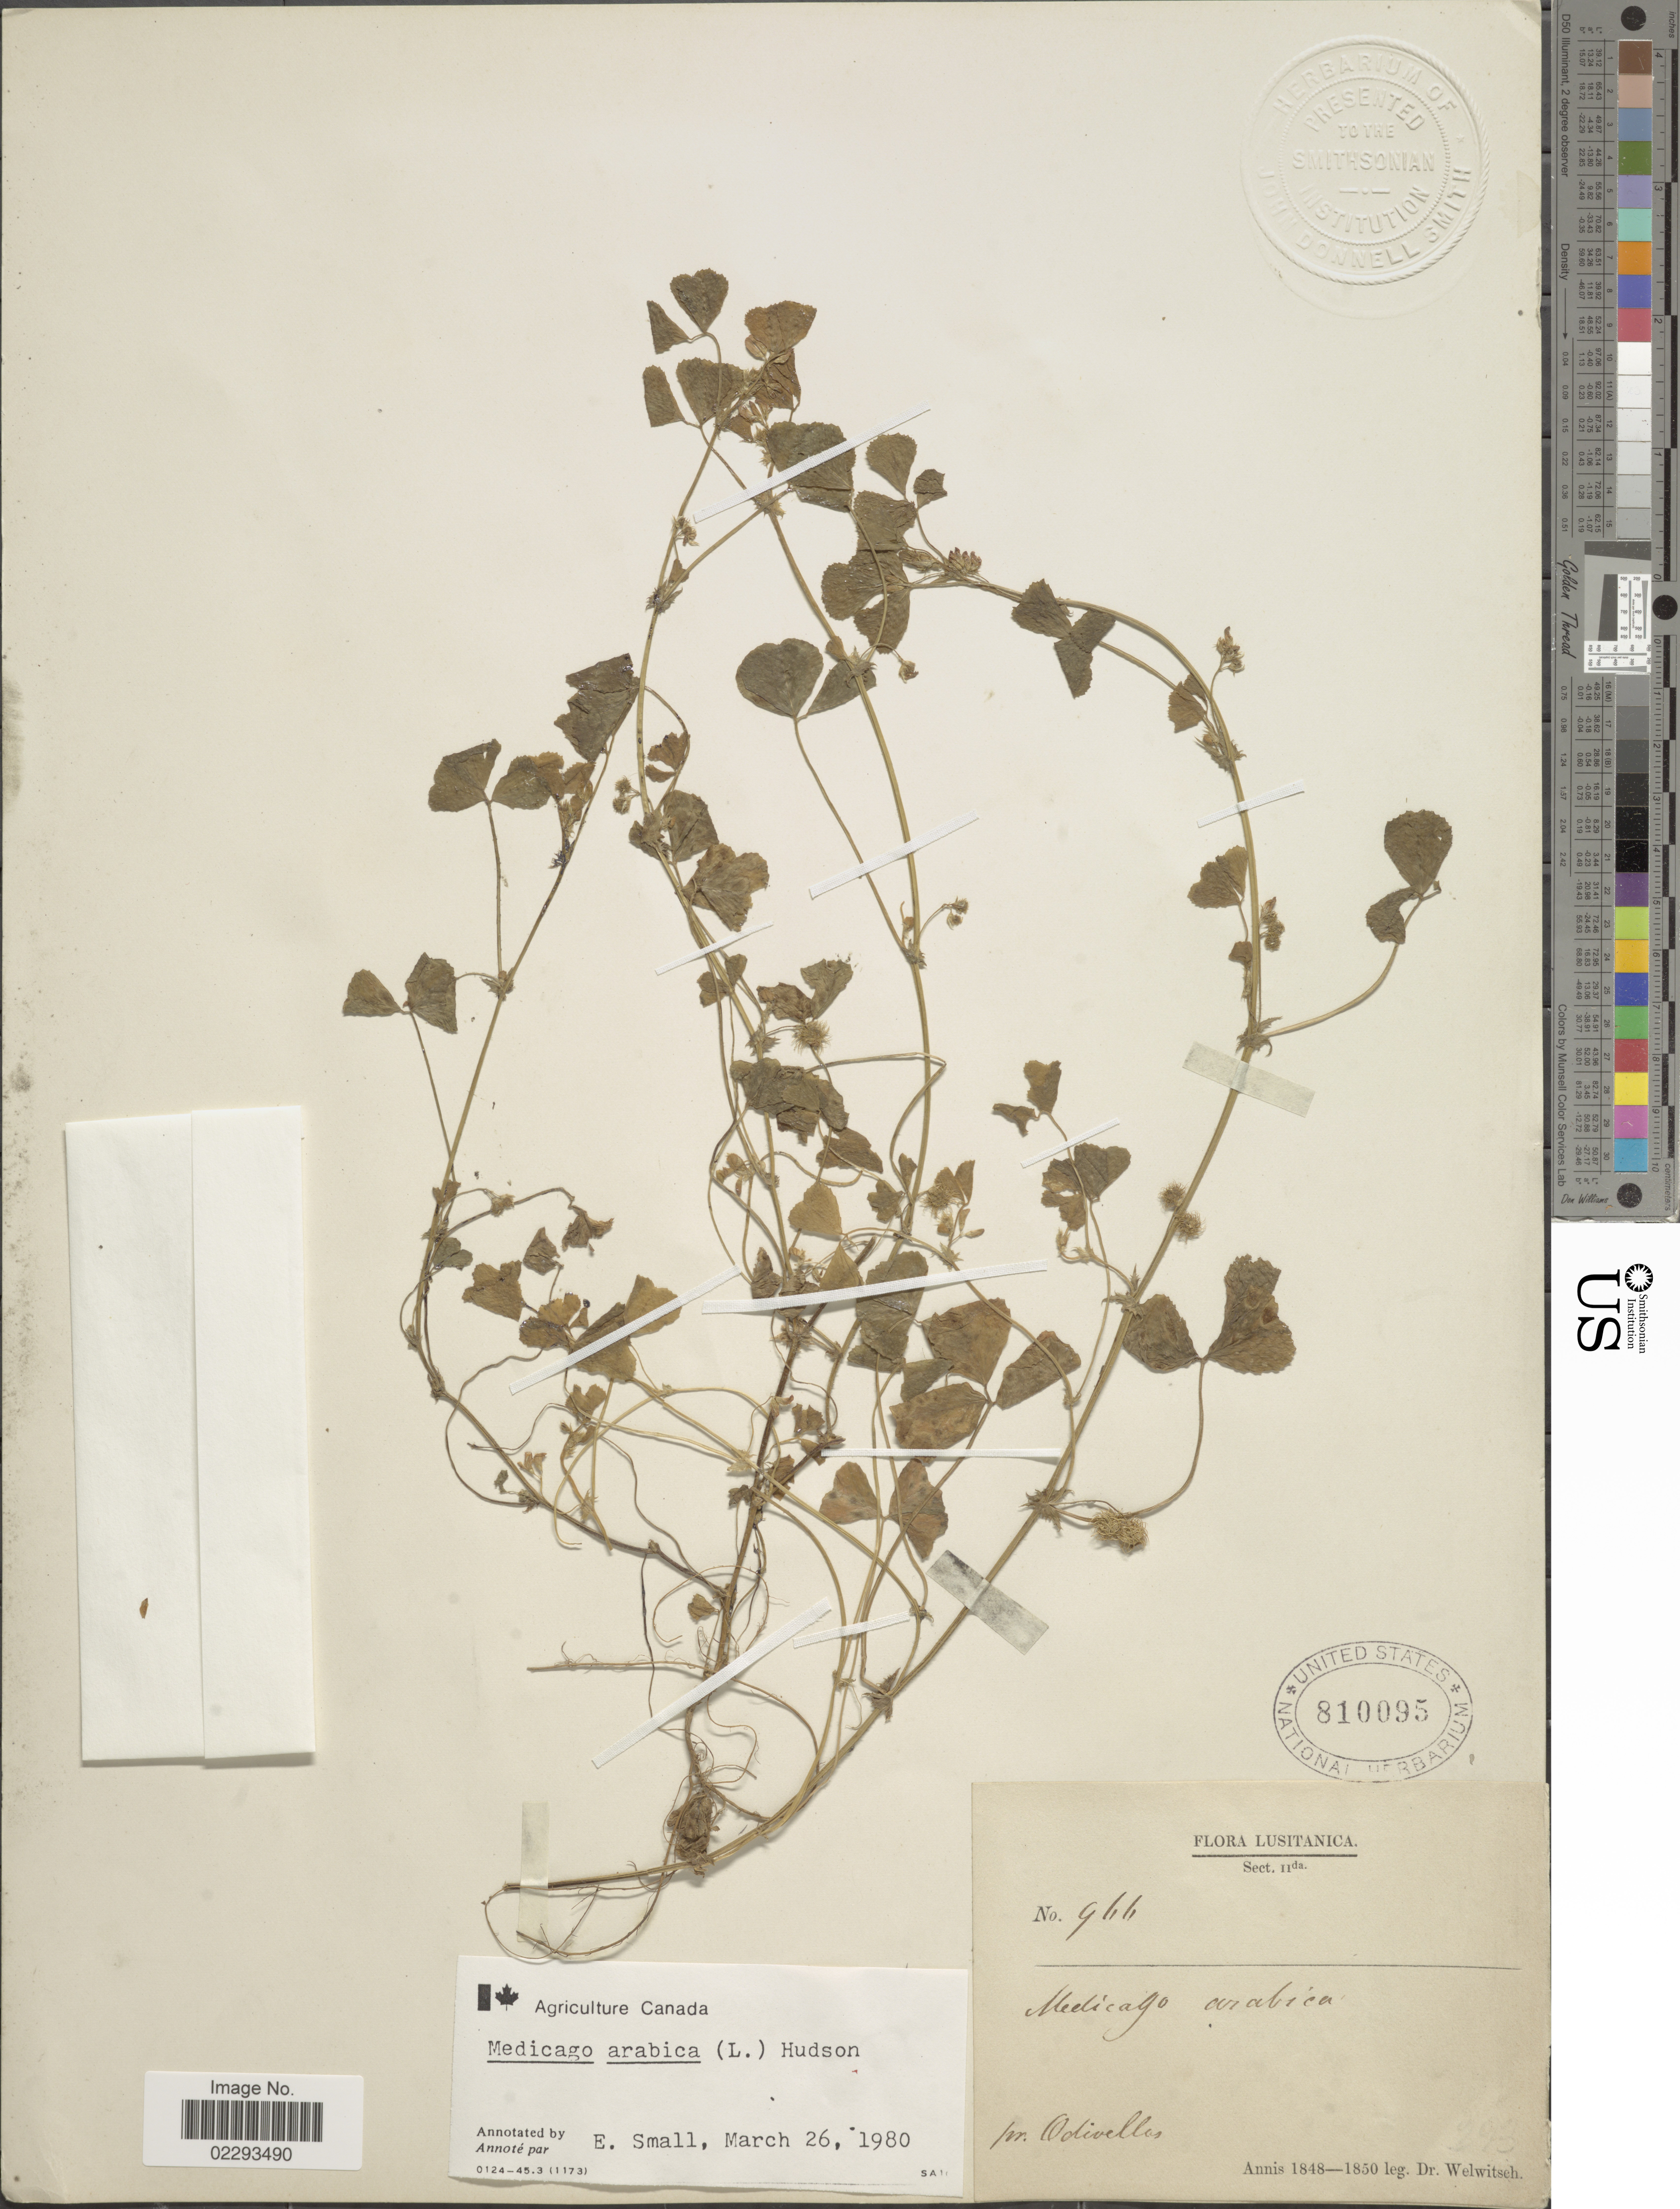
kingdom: Plantae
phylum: Tracheophyta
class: Magnoliopsida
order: Fabales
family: Fabaceae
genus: Medicago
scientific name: Medicago arabica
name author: (L.) Huds.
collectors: -. Welwitsch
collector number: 966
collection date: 1848/1850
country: Portugal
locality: Lusitanica, pr. Odivellas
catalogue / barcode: US 810095